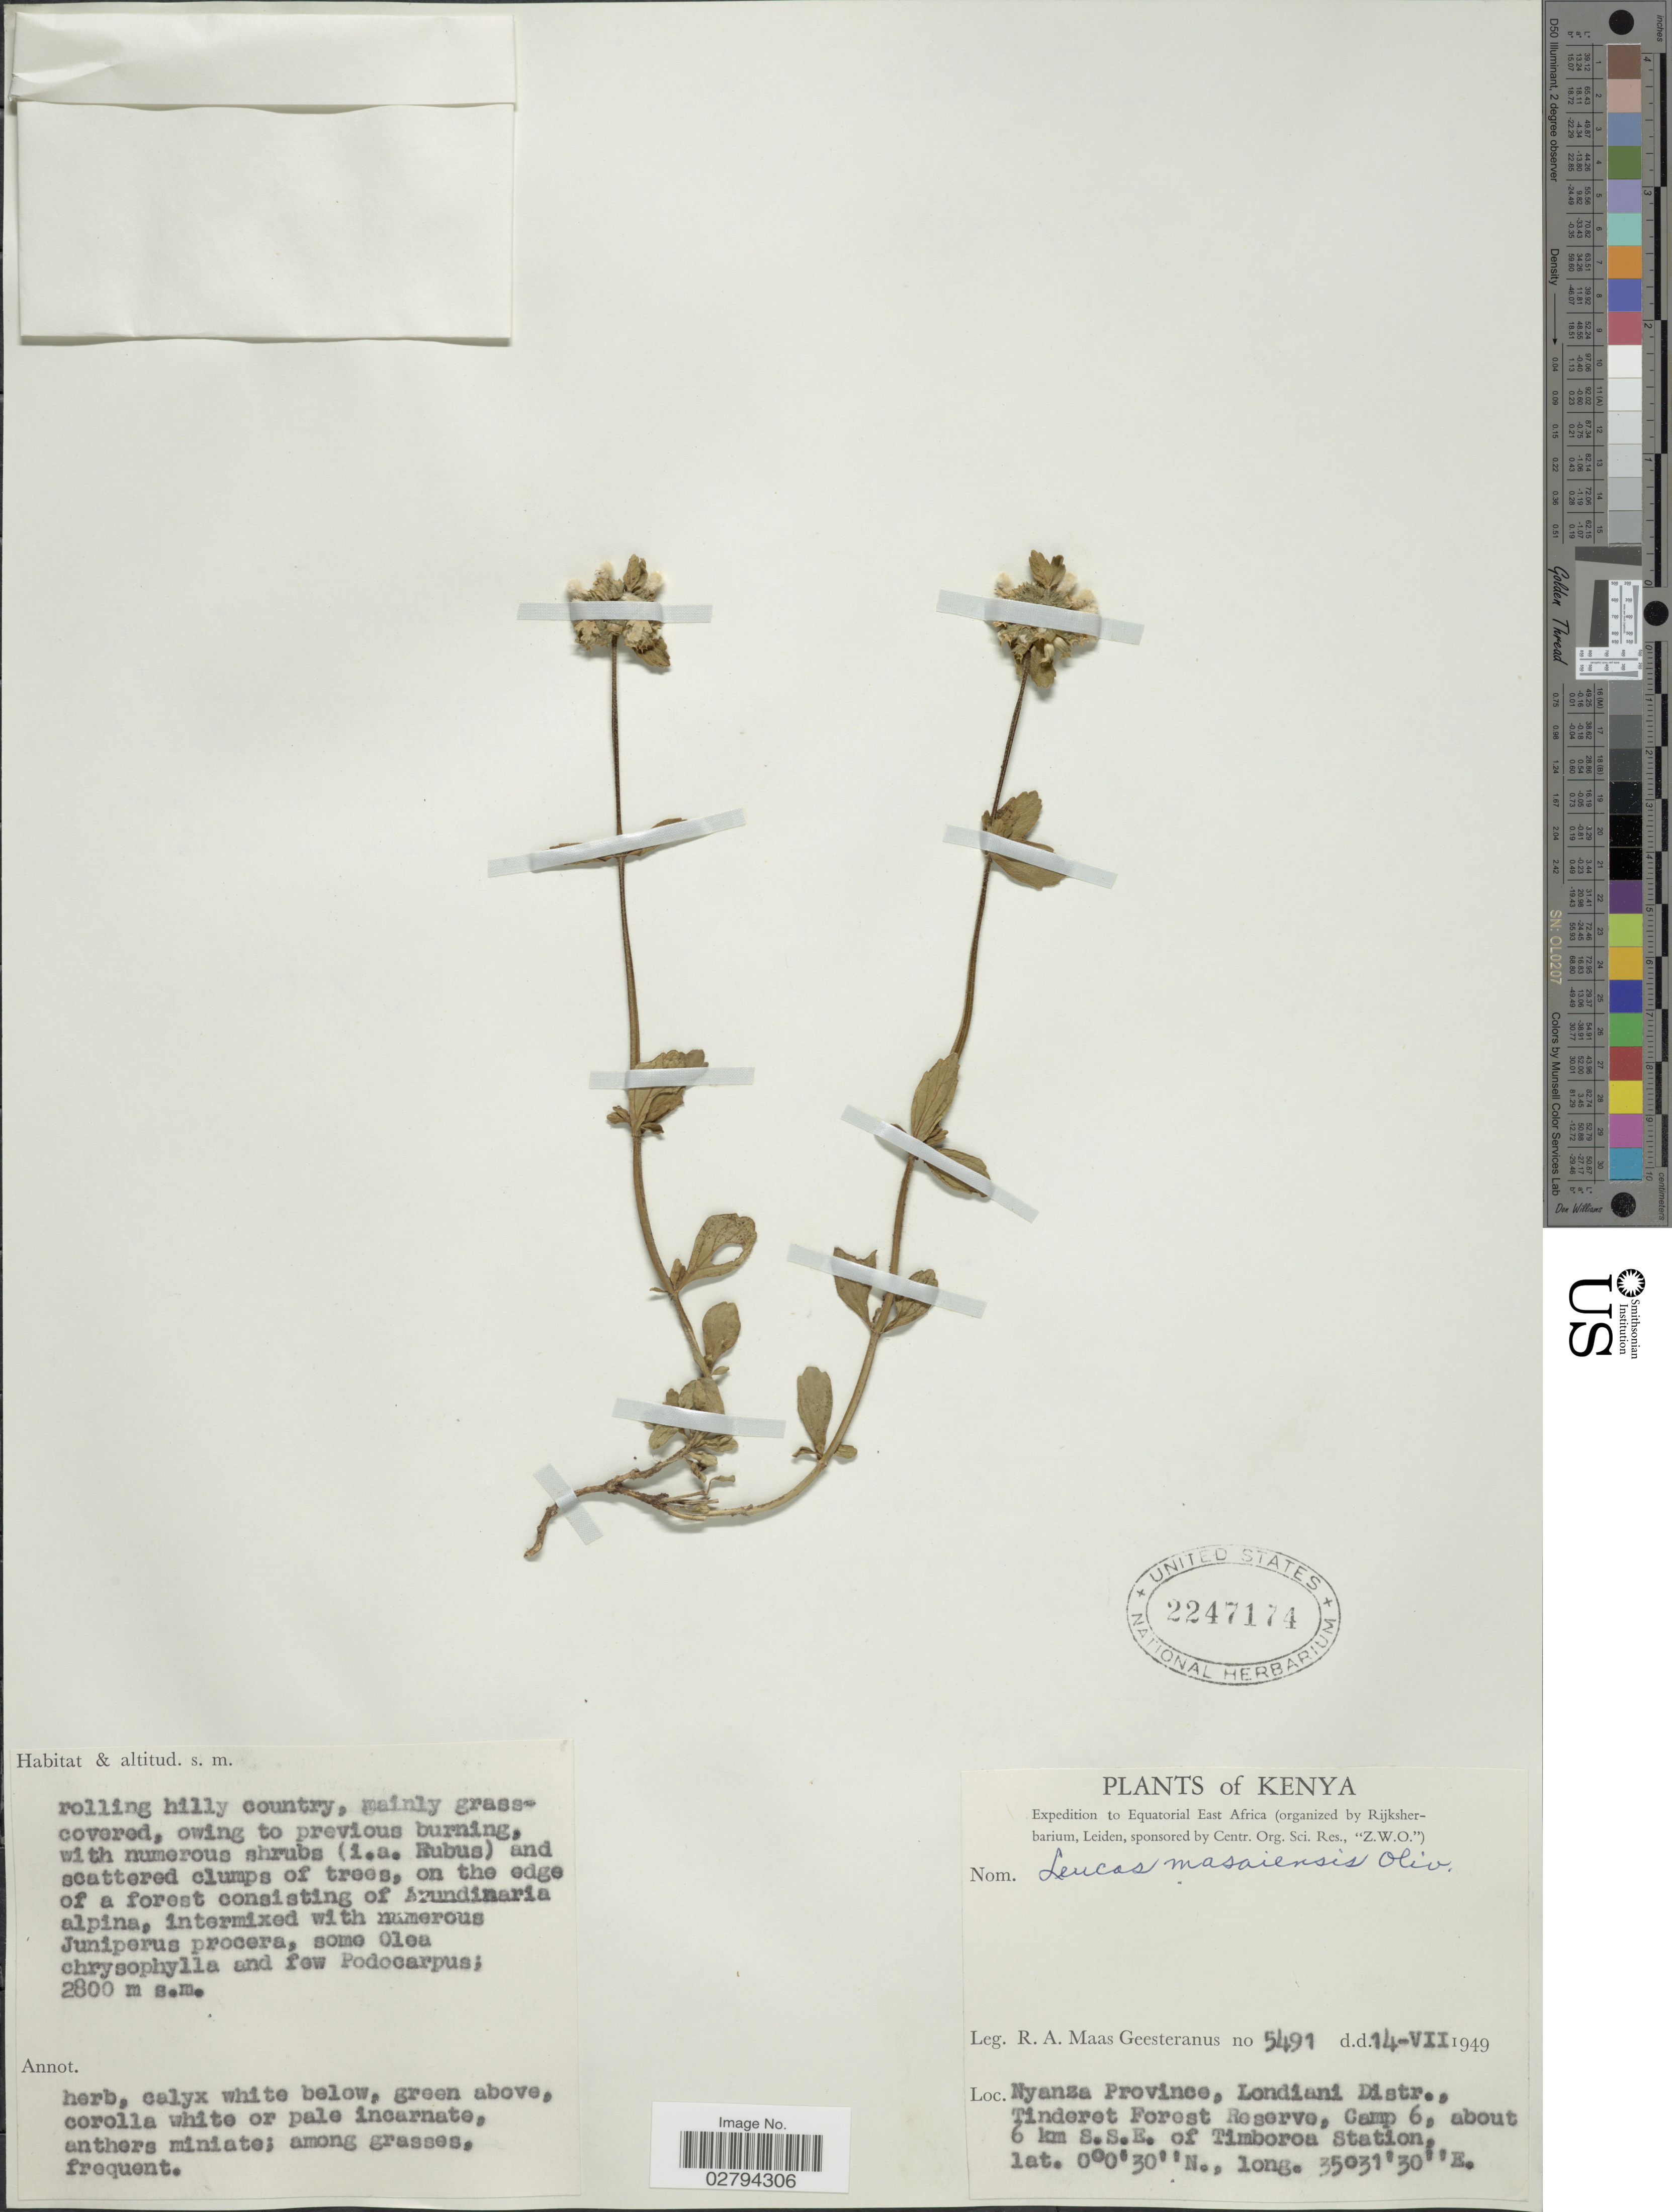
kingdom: Plantae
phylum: Tracheophyta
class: Magnoliopsida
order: Lamiales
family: Lamiaceae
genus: Leucas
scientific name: Leucas masaiensis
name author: Oliv.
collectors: R. A. Maas Geesteranus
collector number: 5491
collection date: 1949-07-14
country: Kenya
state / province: Kericho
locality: Nyanza Province, Londiani Distr., Tinderet Forest Reserve, Camp 6, about 6 km S.S.E. of Timboroa Station.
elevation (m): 2800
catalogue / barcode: US 2247174